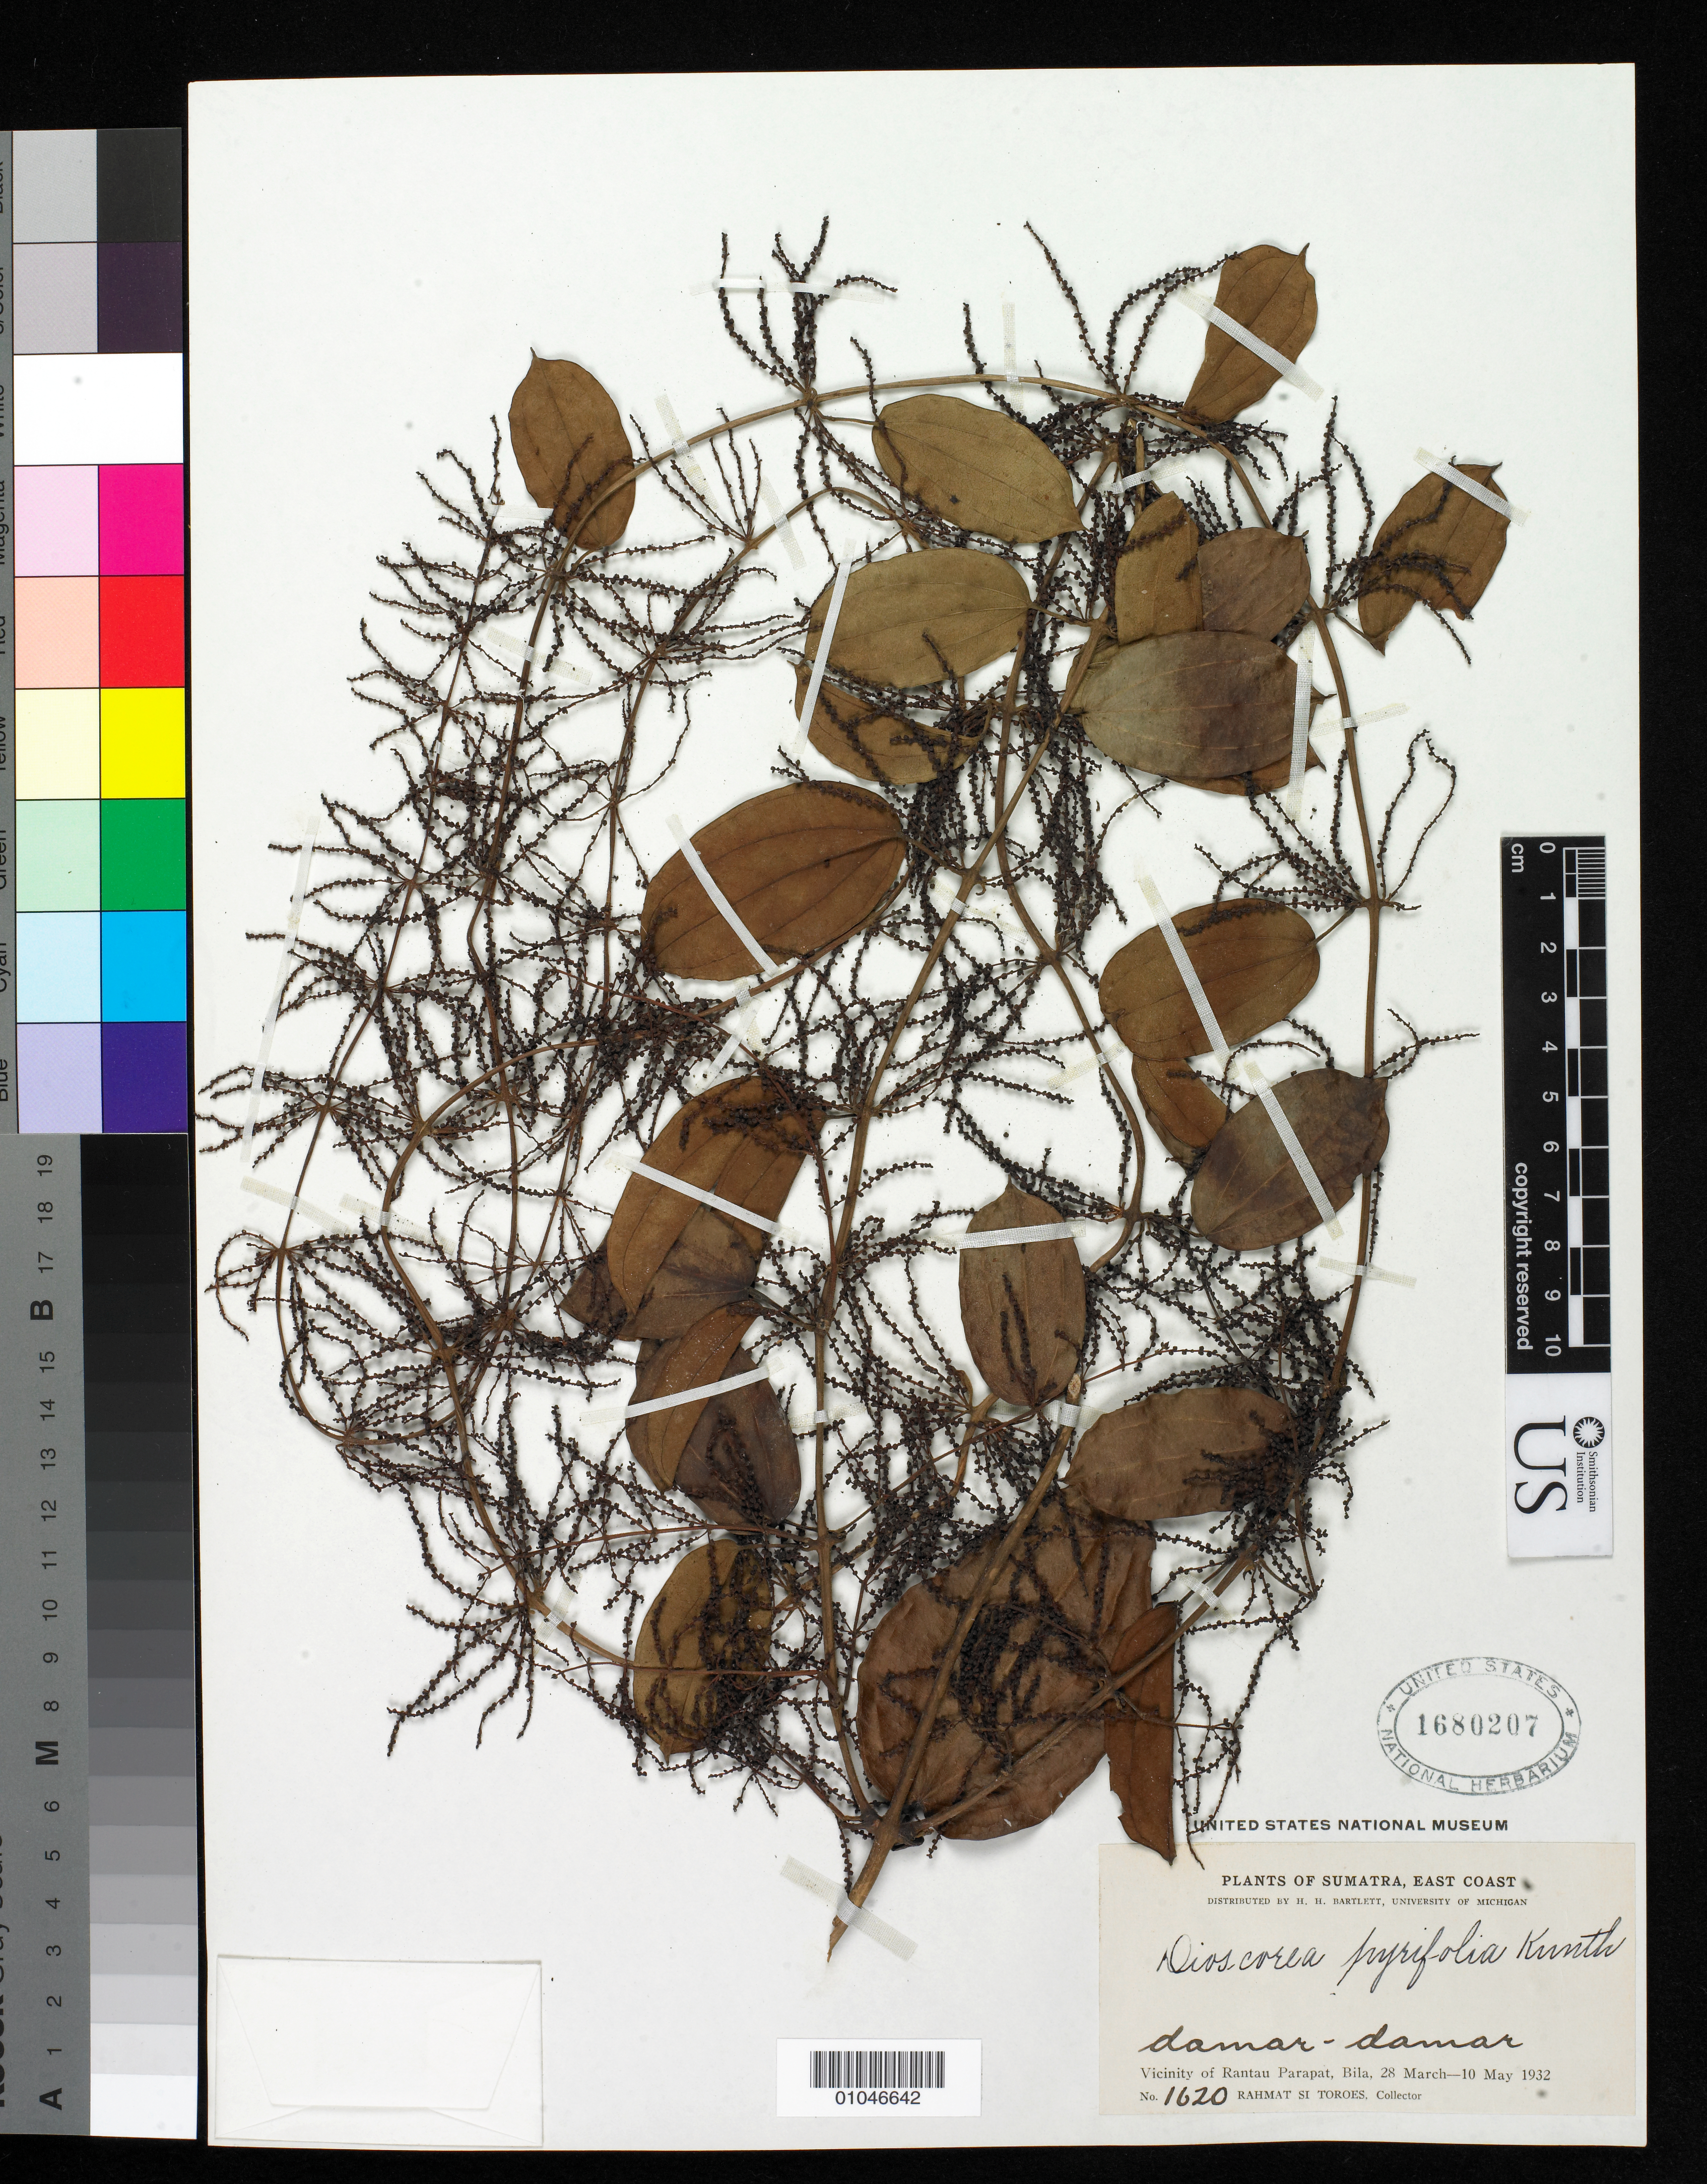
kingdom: Plantae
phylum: Tracheophyta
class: Liliopsida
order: Dioscoreales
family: Dioscoreaceae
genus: Dioscorea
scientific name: Dioscorea pyrifolia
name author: Kunth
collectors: Rahmat Si Boeea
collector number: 1620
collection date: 1932-03-28/1932-05-10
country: Indonesia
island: Sumatra I.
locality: (East Coast) Vicinity of Rantau Parapat, Bila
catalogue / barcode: US 1680207